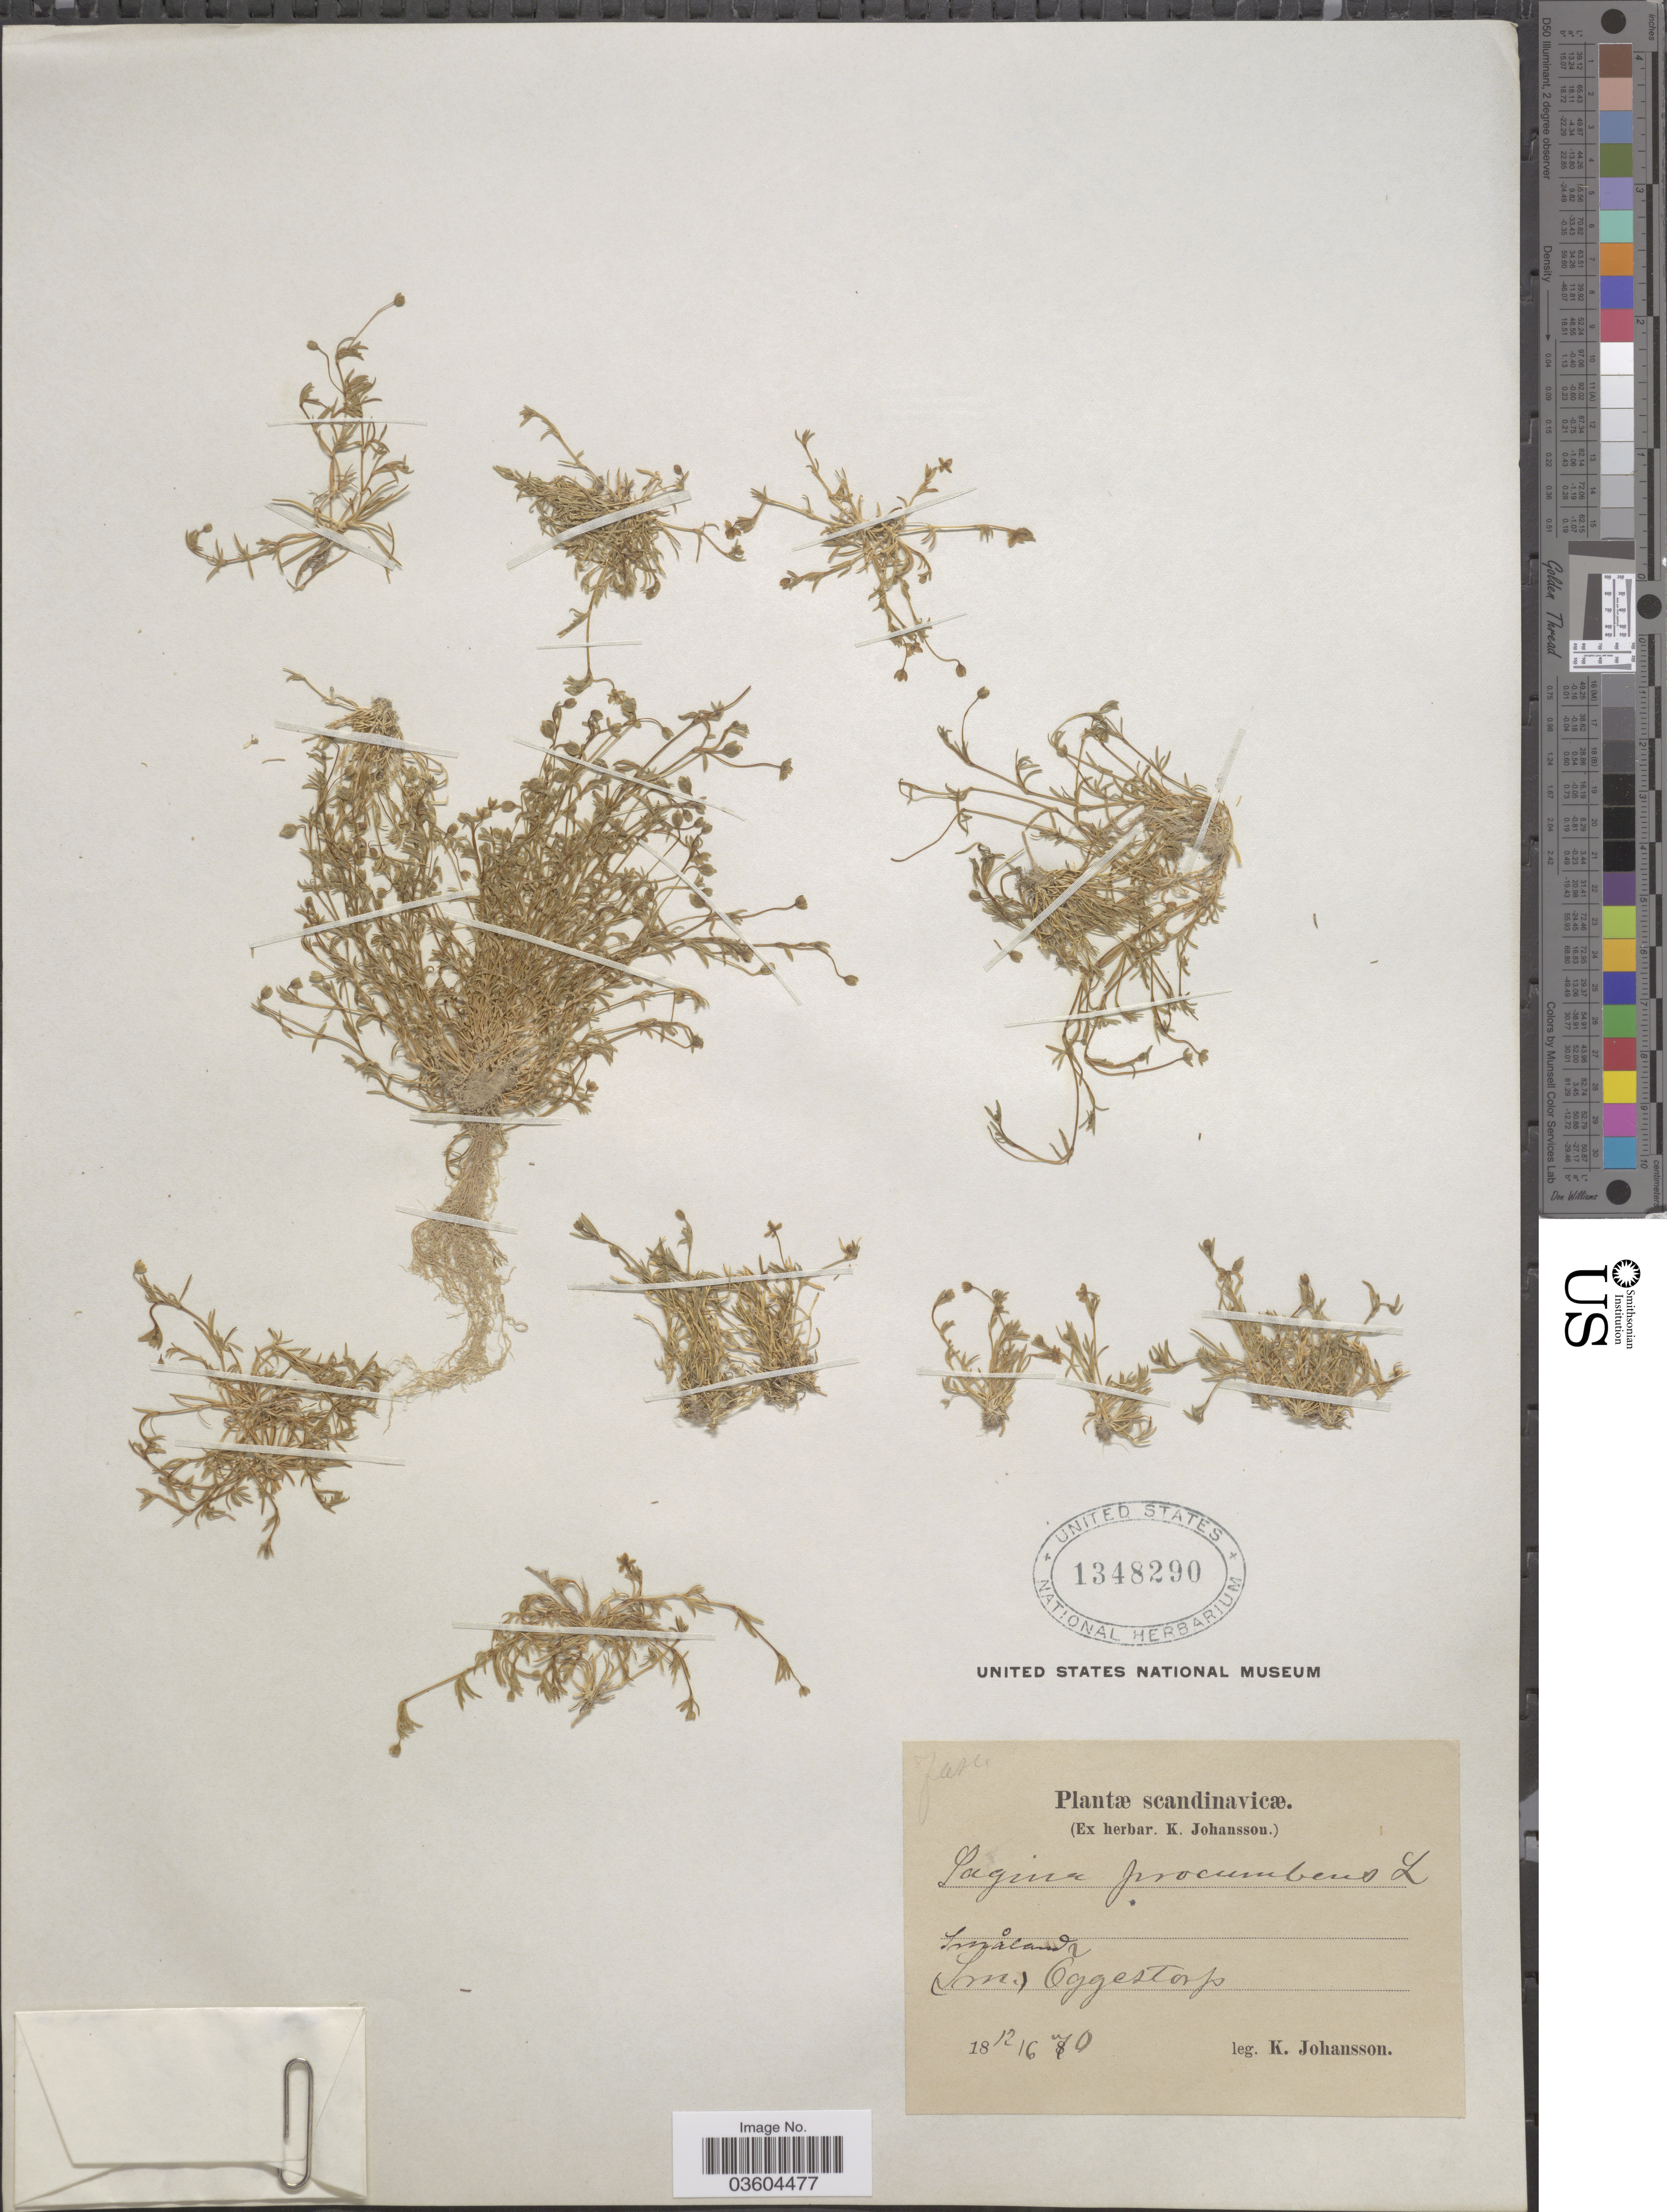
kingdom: Plantae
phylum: Tracheophyta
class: Magnoliopsida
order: Caryophyllales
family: Caryophyllaceae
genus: Sagina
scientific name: Sagina procumbens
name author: L.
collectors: K. Johansson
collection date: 1870-06-12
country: Sweden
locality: Scandinavicæ. Ingåland (Sm.) Oggestorp.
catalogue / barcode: US 1348290